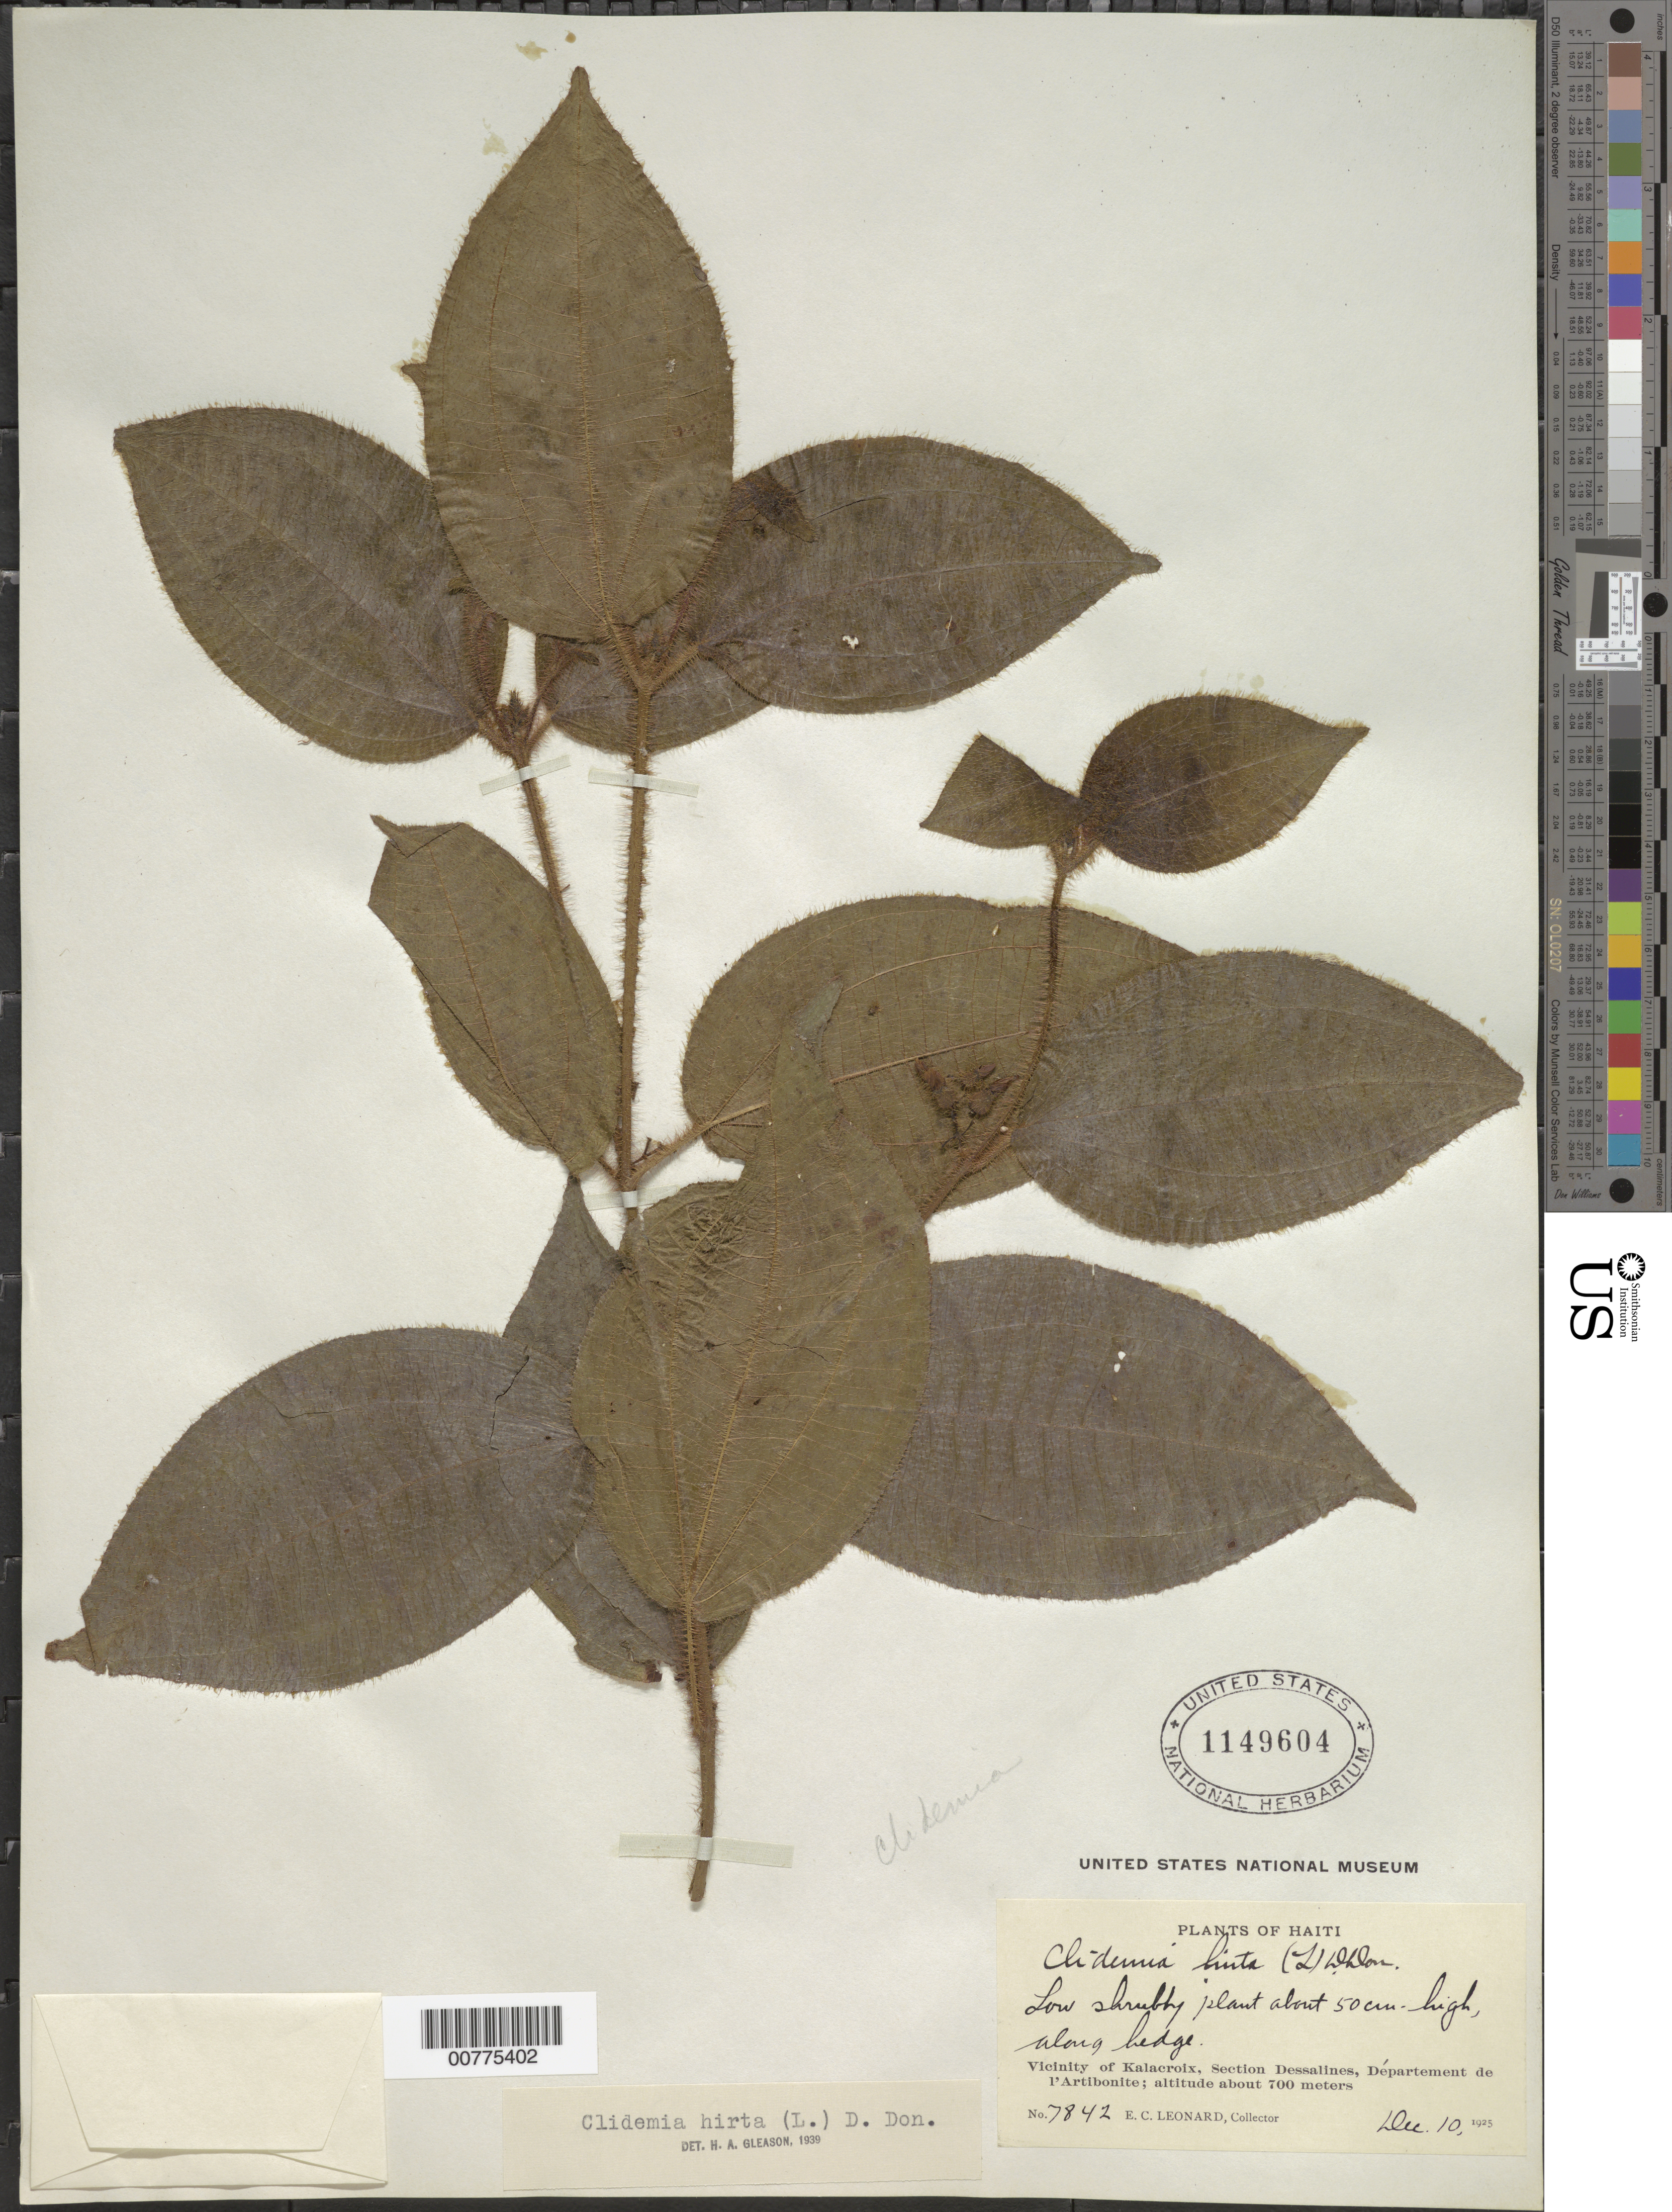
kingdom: Plantae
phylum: Tracheophyta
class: Magnoliopsida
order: Myrtales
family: Melastomataceae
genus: Clidemia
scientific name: Clidemia hirta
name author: (L.) D. Don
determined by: Gleason, H. A.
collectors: E. C. Leonard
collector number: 7842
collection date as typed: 10 Dec 1925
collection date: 1925-12-10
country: Haiti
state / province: Artibonite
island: Hispaniola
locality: Section Dessalines, vicinity of Kalacroix.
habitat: Along hedge.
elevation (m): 700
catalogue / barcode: US 1149604